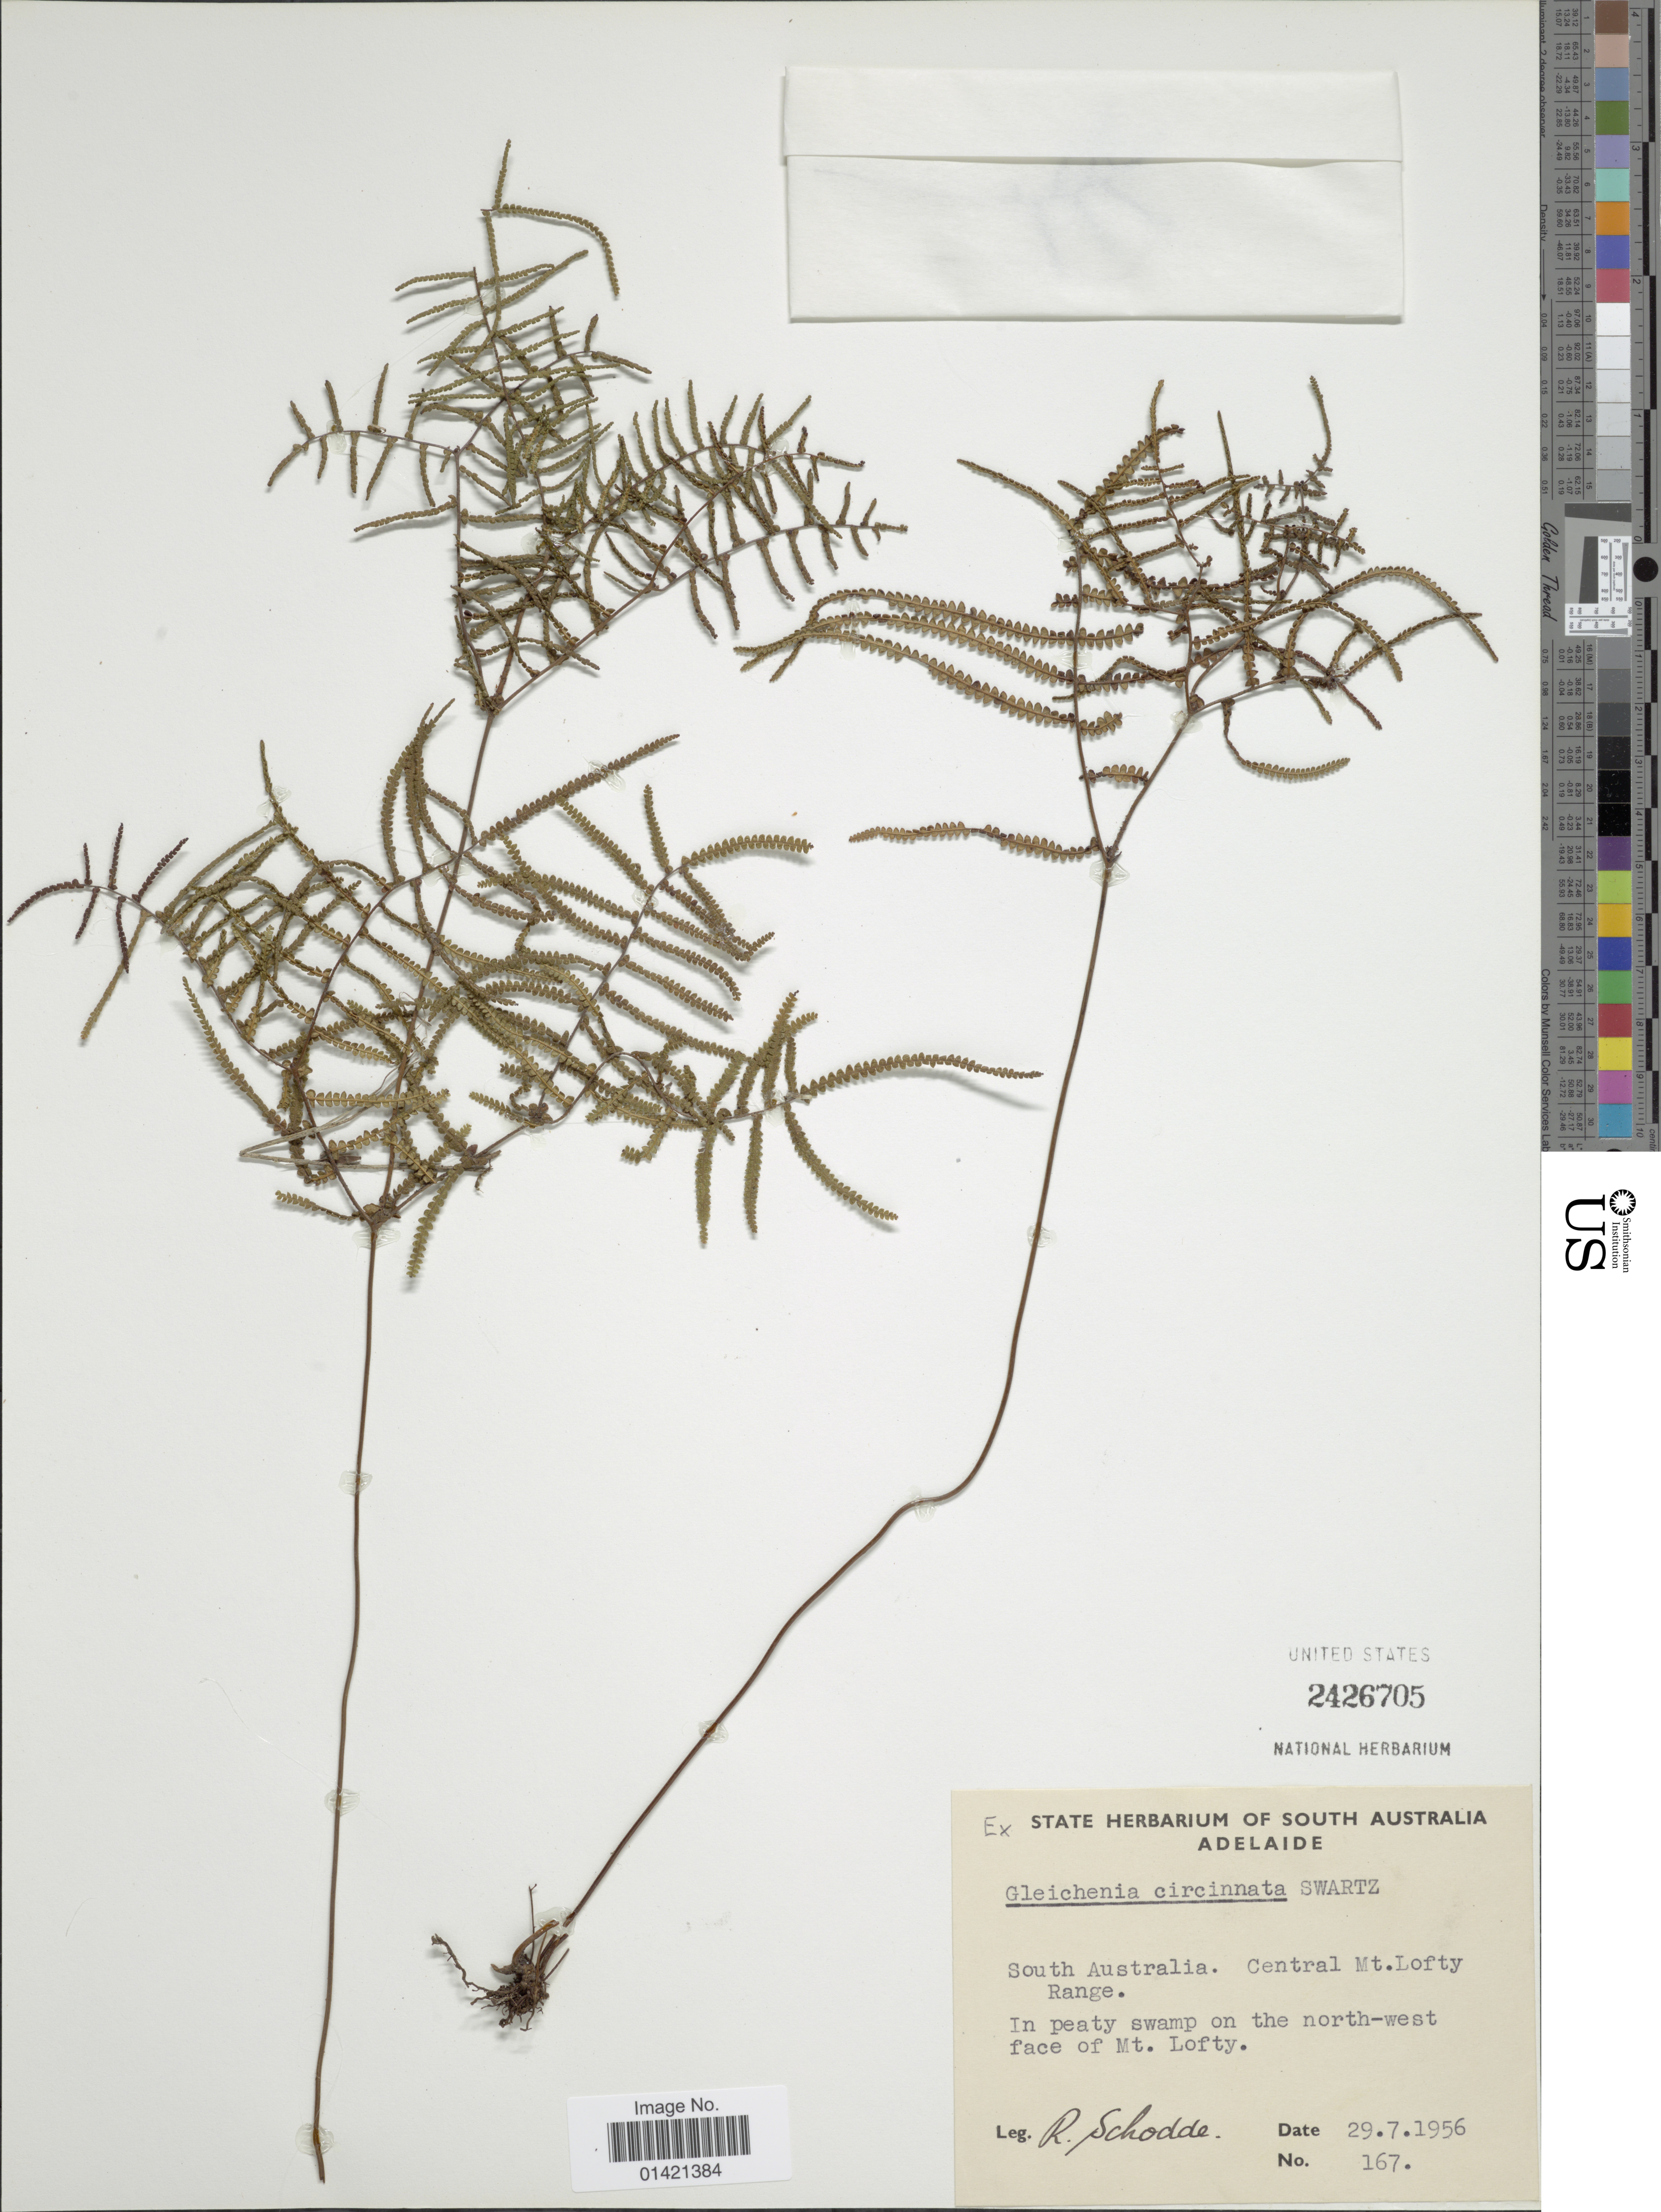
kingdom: Plantae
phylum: Tracheophyta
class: Polypodiopsida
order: Gleicheniales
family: Gleicheniaceae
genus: Gleichenia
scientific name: Gleichenia dicarpa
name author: R. Br.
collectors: R. Schodde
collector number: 167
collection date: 1956-07-29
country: Australia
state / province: South Australia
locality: Central Mt. Lofty Range. In peaty swamp on the north-west face of Mt. Lofty.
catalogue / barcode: US 2426705